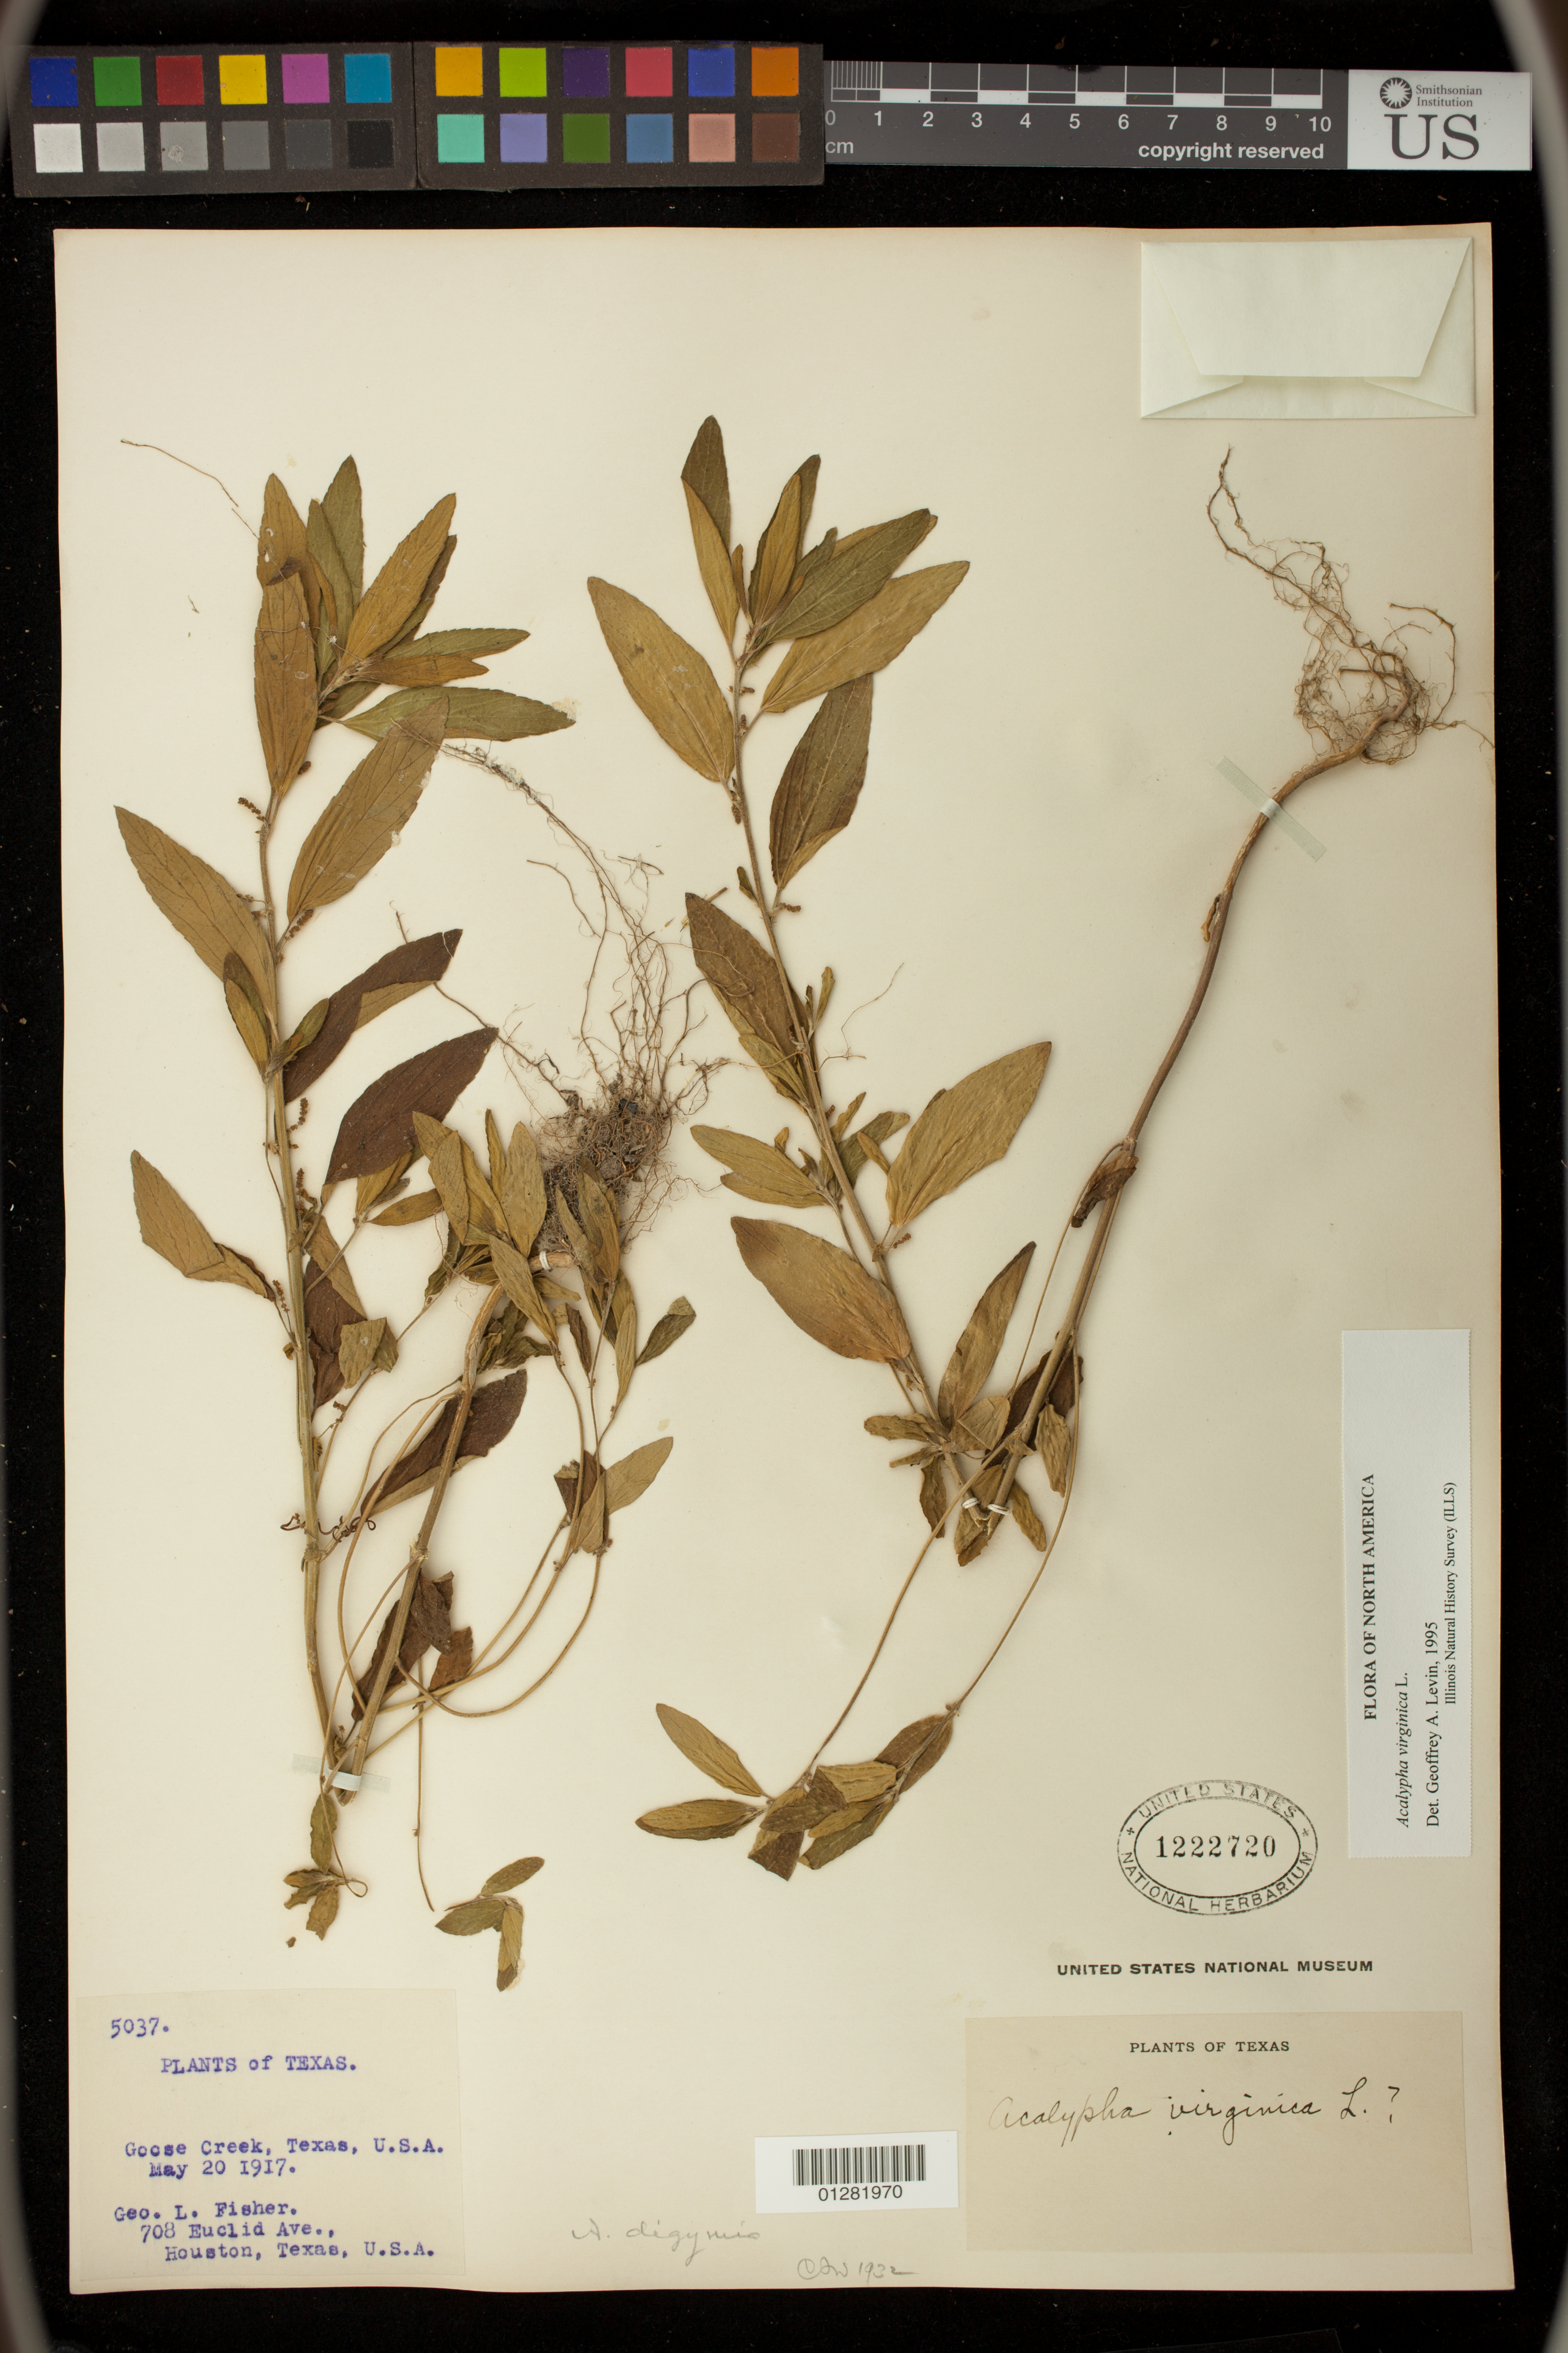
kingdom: Plantae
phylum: Tracheophyta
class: Magnoliopsida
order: Malpighiales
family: Euphorbiaceae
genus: Acalypha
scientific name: Acalypha virginica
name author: L.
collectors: G. L. Fisher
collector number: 5037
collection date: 1917-05-20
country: United States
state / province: Texas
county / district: Harris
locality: Goose Creek, Houston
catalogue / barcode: US 1222720